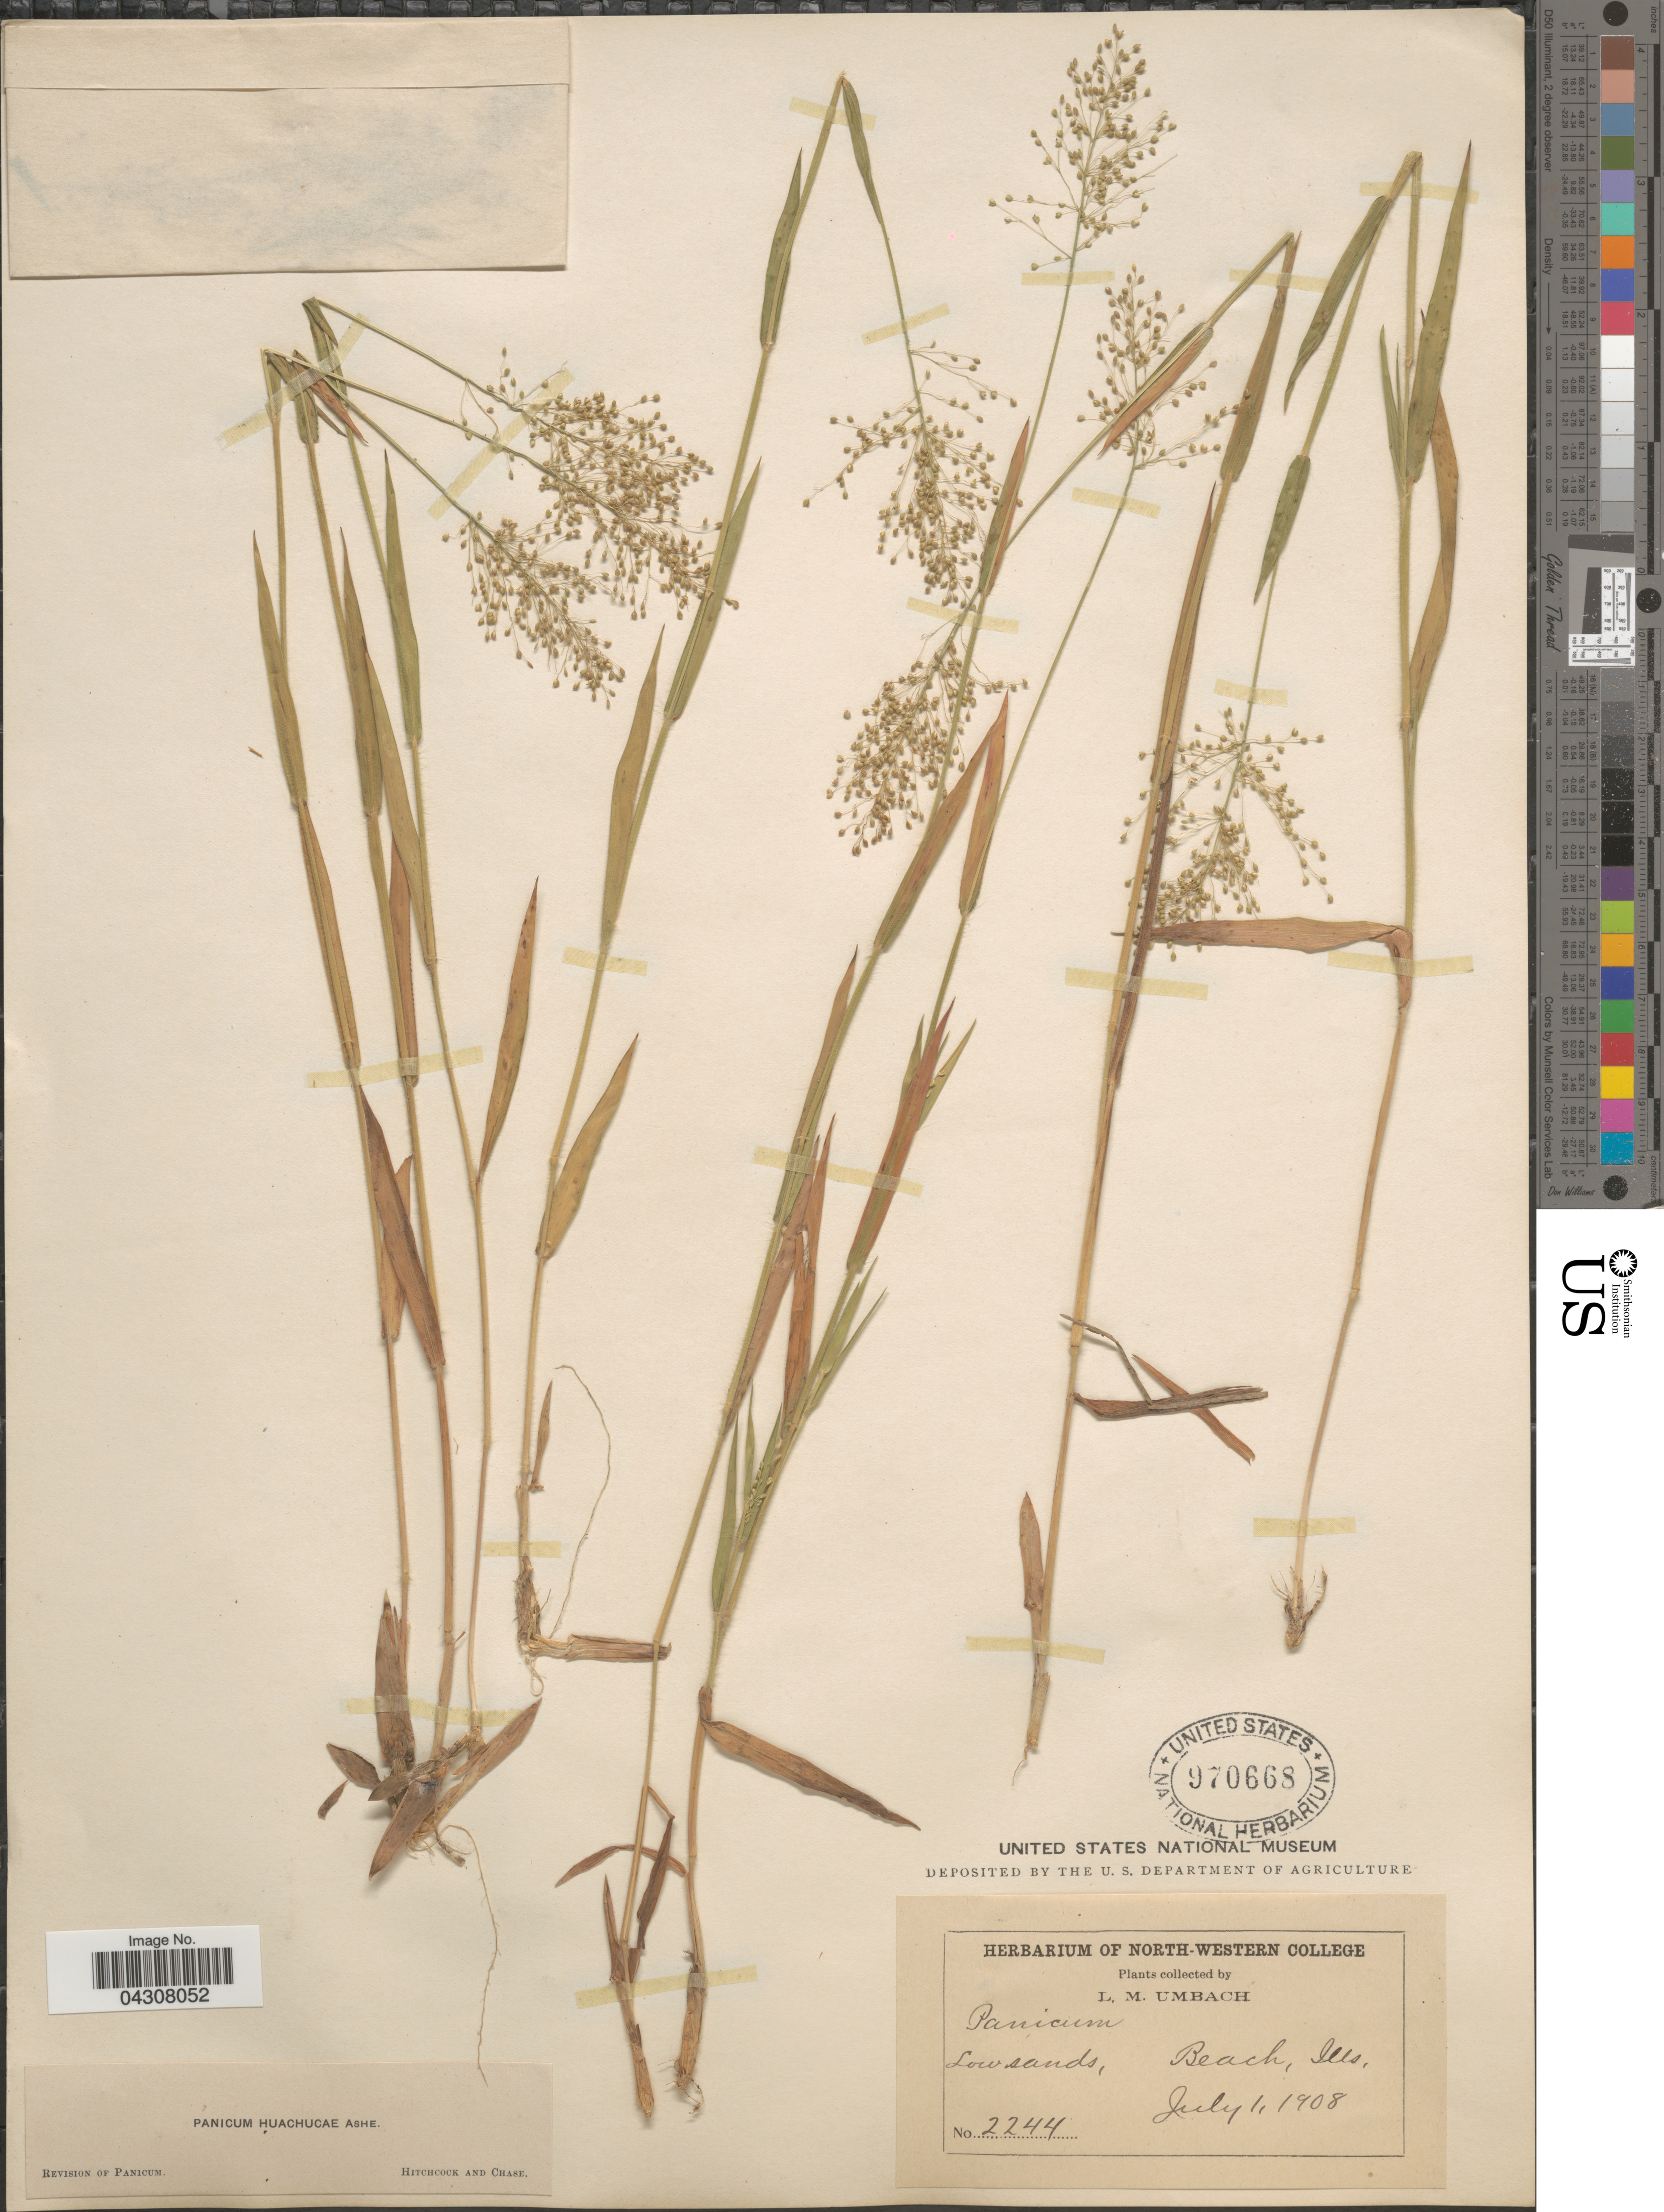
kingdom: Plantae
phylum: Tracheophyta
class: Liliopsida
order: Poales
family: Poaceae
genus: Dichanthelium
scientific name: Dichanthelium acuminatum var. acuminatum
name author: (Sw.) Gould & C.A. Clark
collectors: L. M. Umbach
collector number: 2244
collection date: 1908-07-01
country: United States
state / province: Illinois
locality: Low sands, Beach.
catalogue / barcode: US 970668